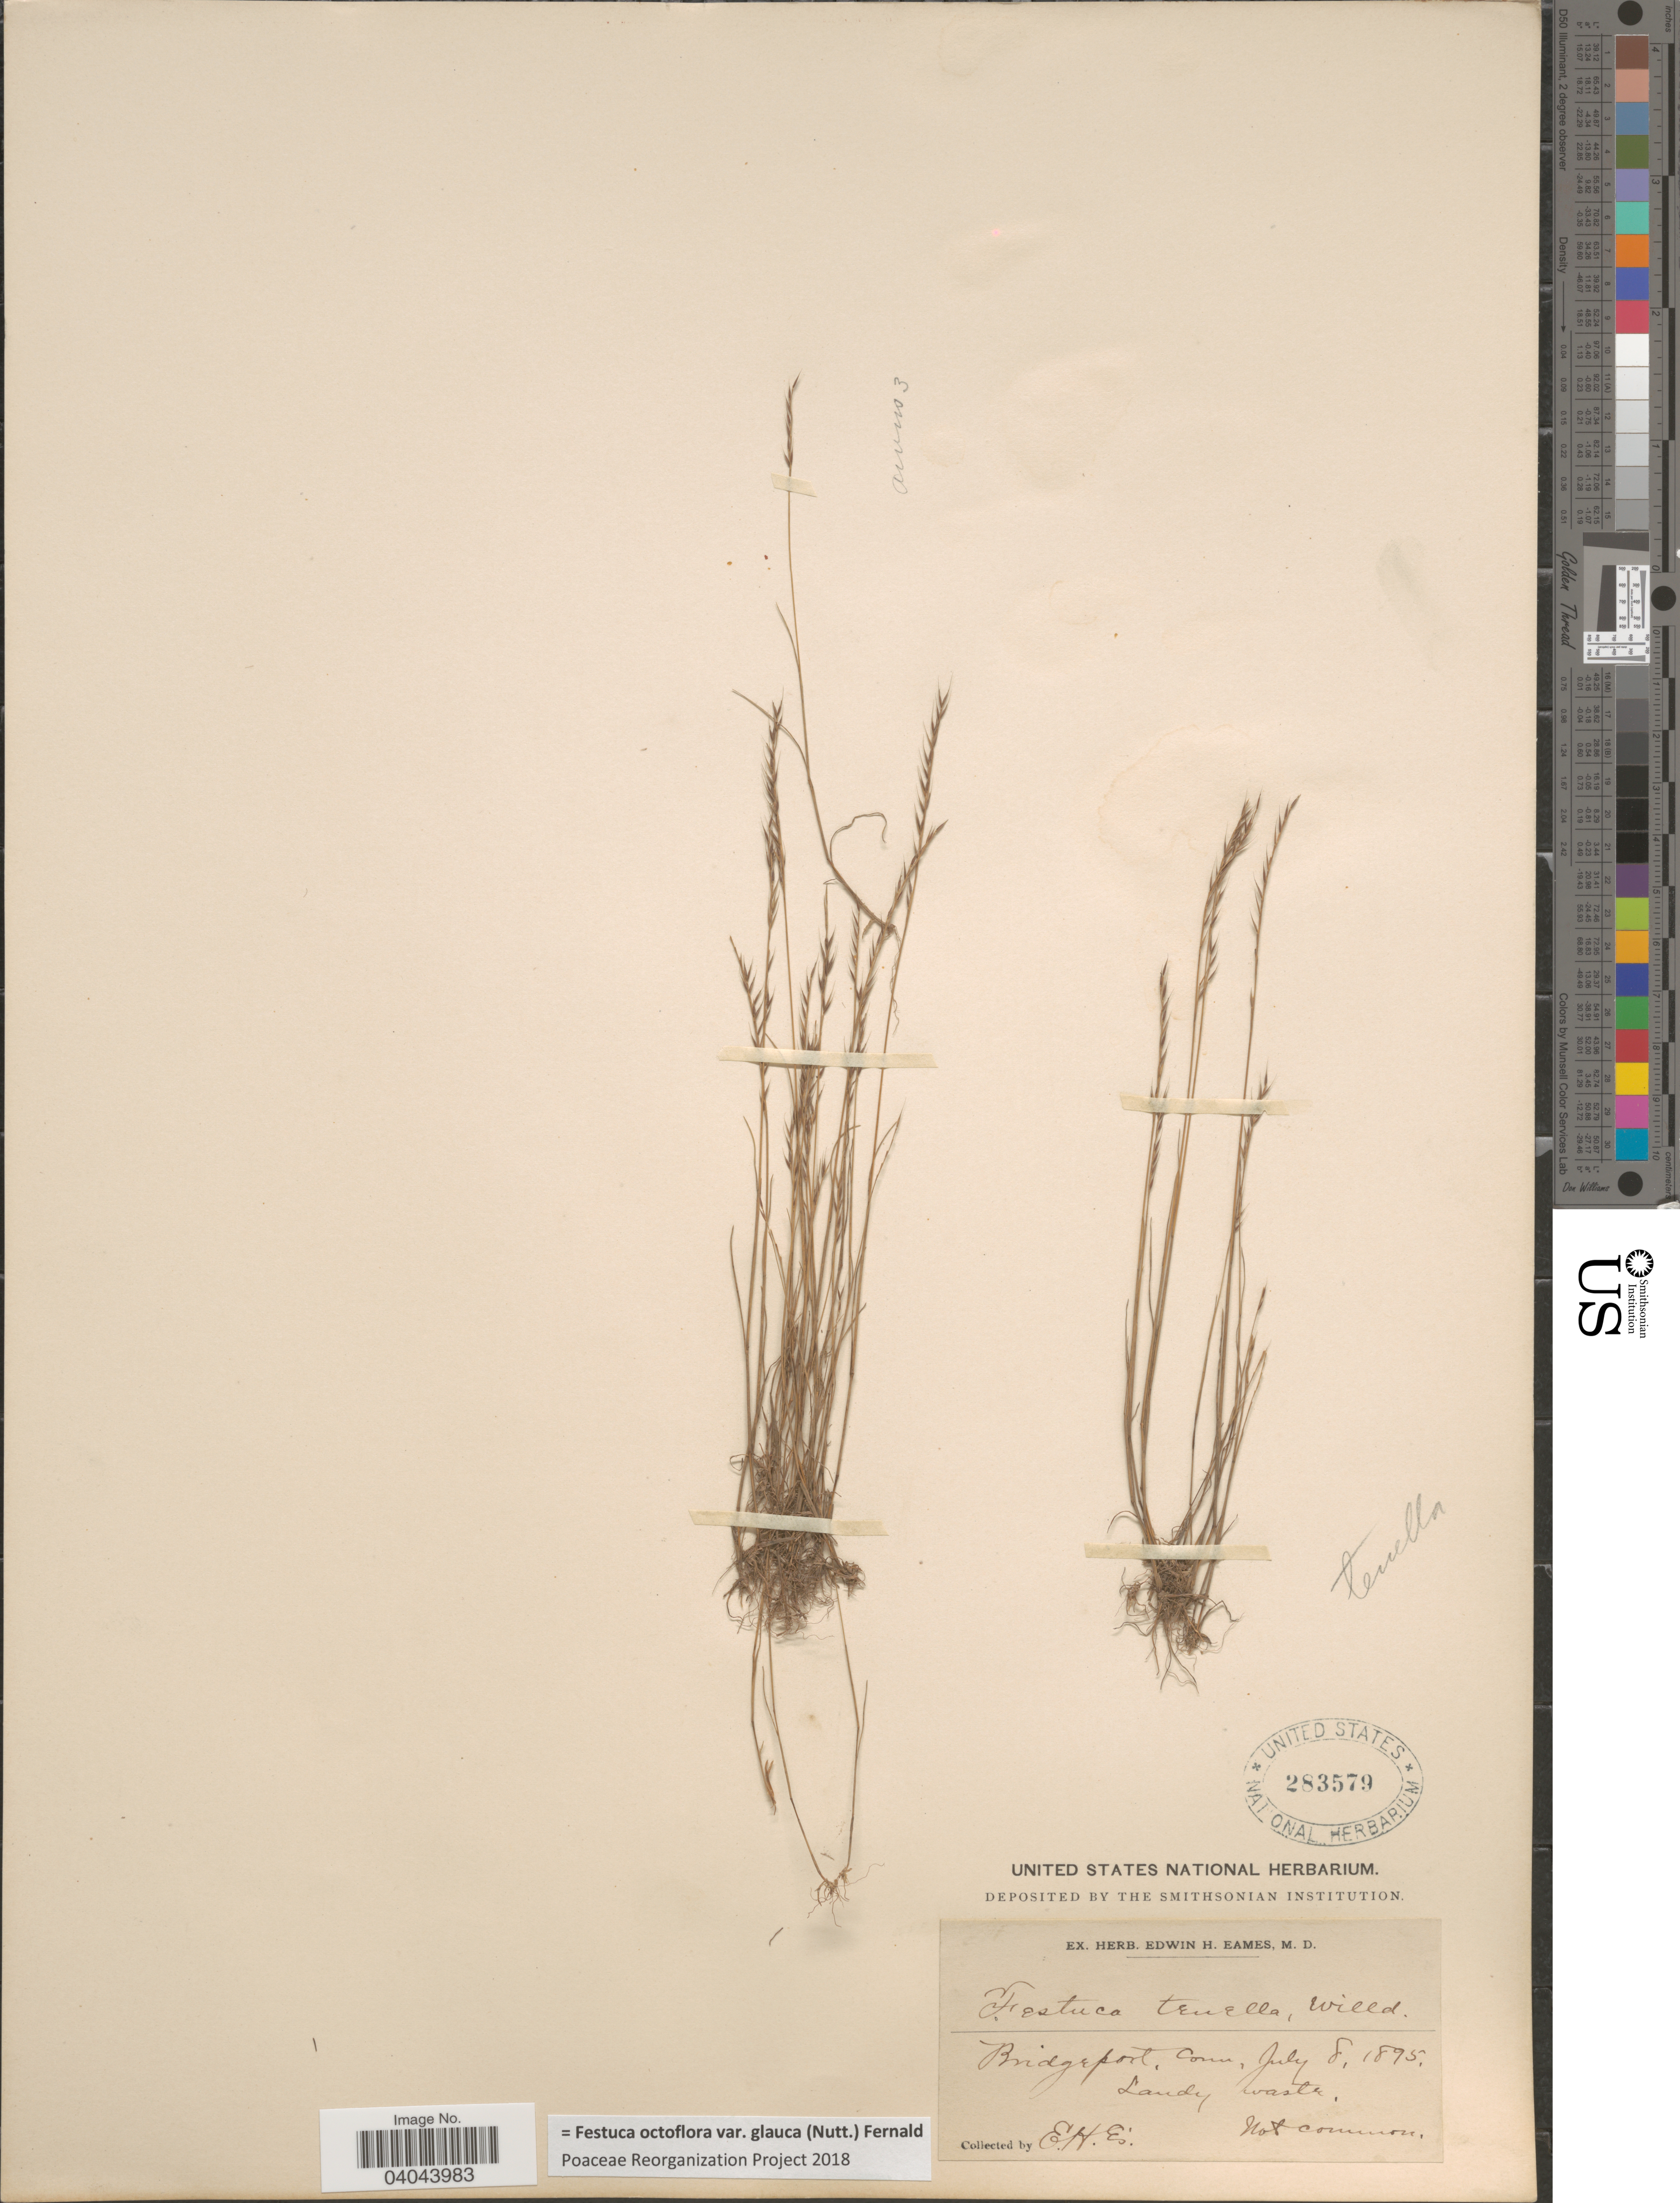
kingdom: Plantae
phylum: Tracheophyta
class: Liliopsida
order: Poales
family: Poaceae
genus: Festuca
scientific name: Festuca octoflora var. glauca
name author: (Nutt.) Fernald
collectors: E. H. Eames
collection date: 1895-07-08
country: United States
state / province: Connecticut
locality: Bridgeport.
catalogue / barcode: US 283579